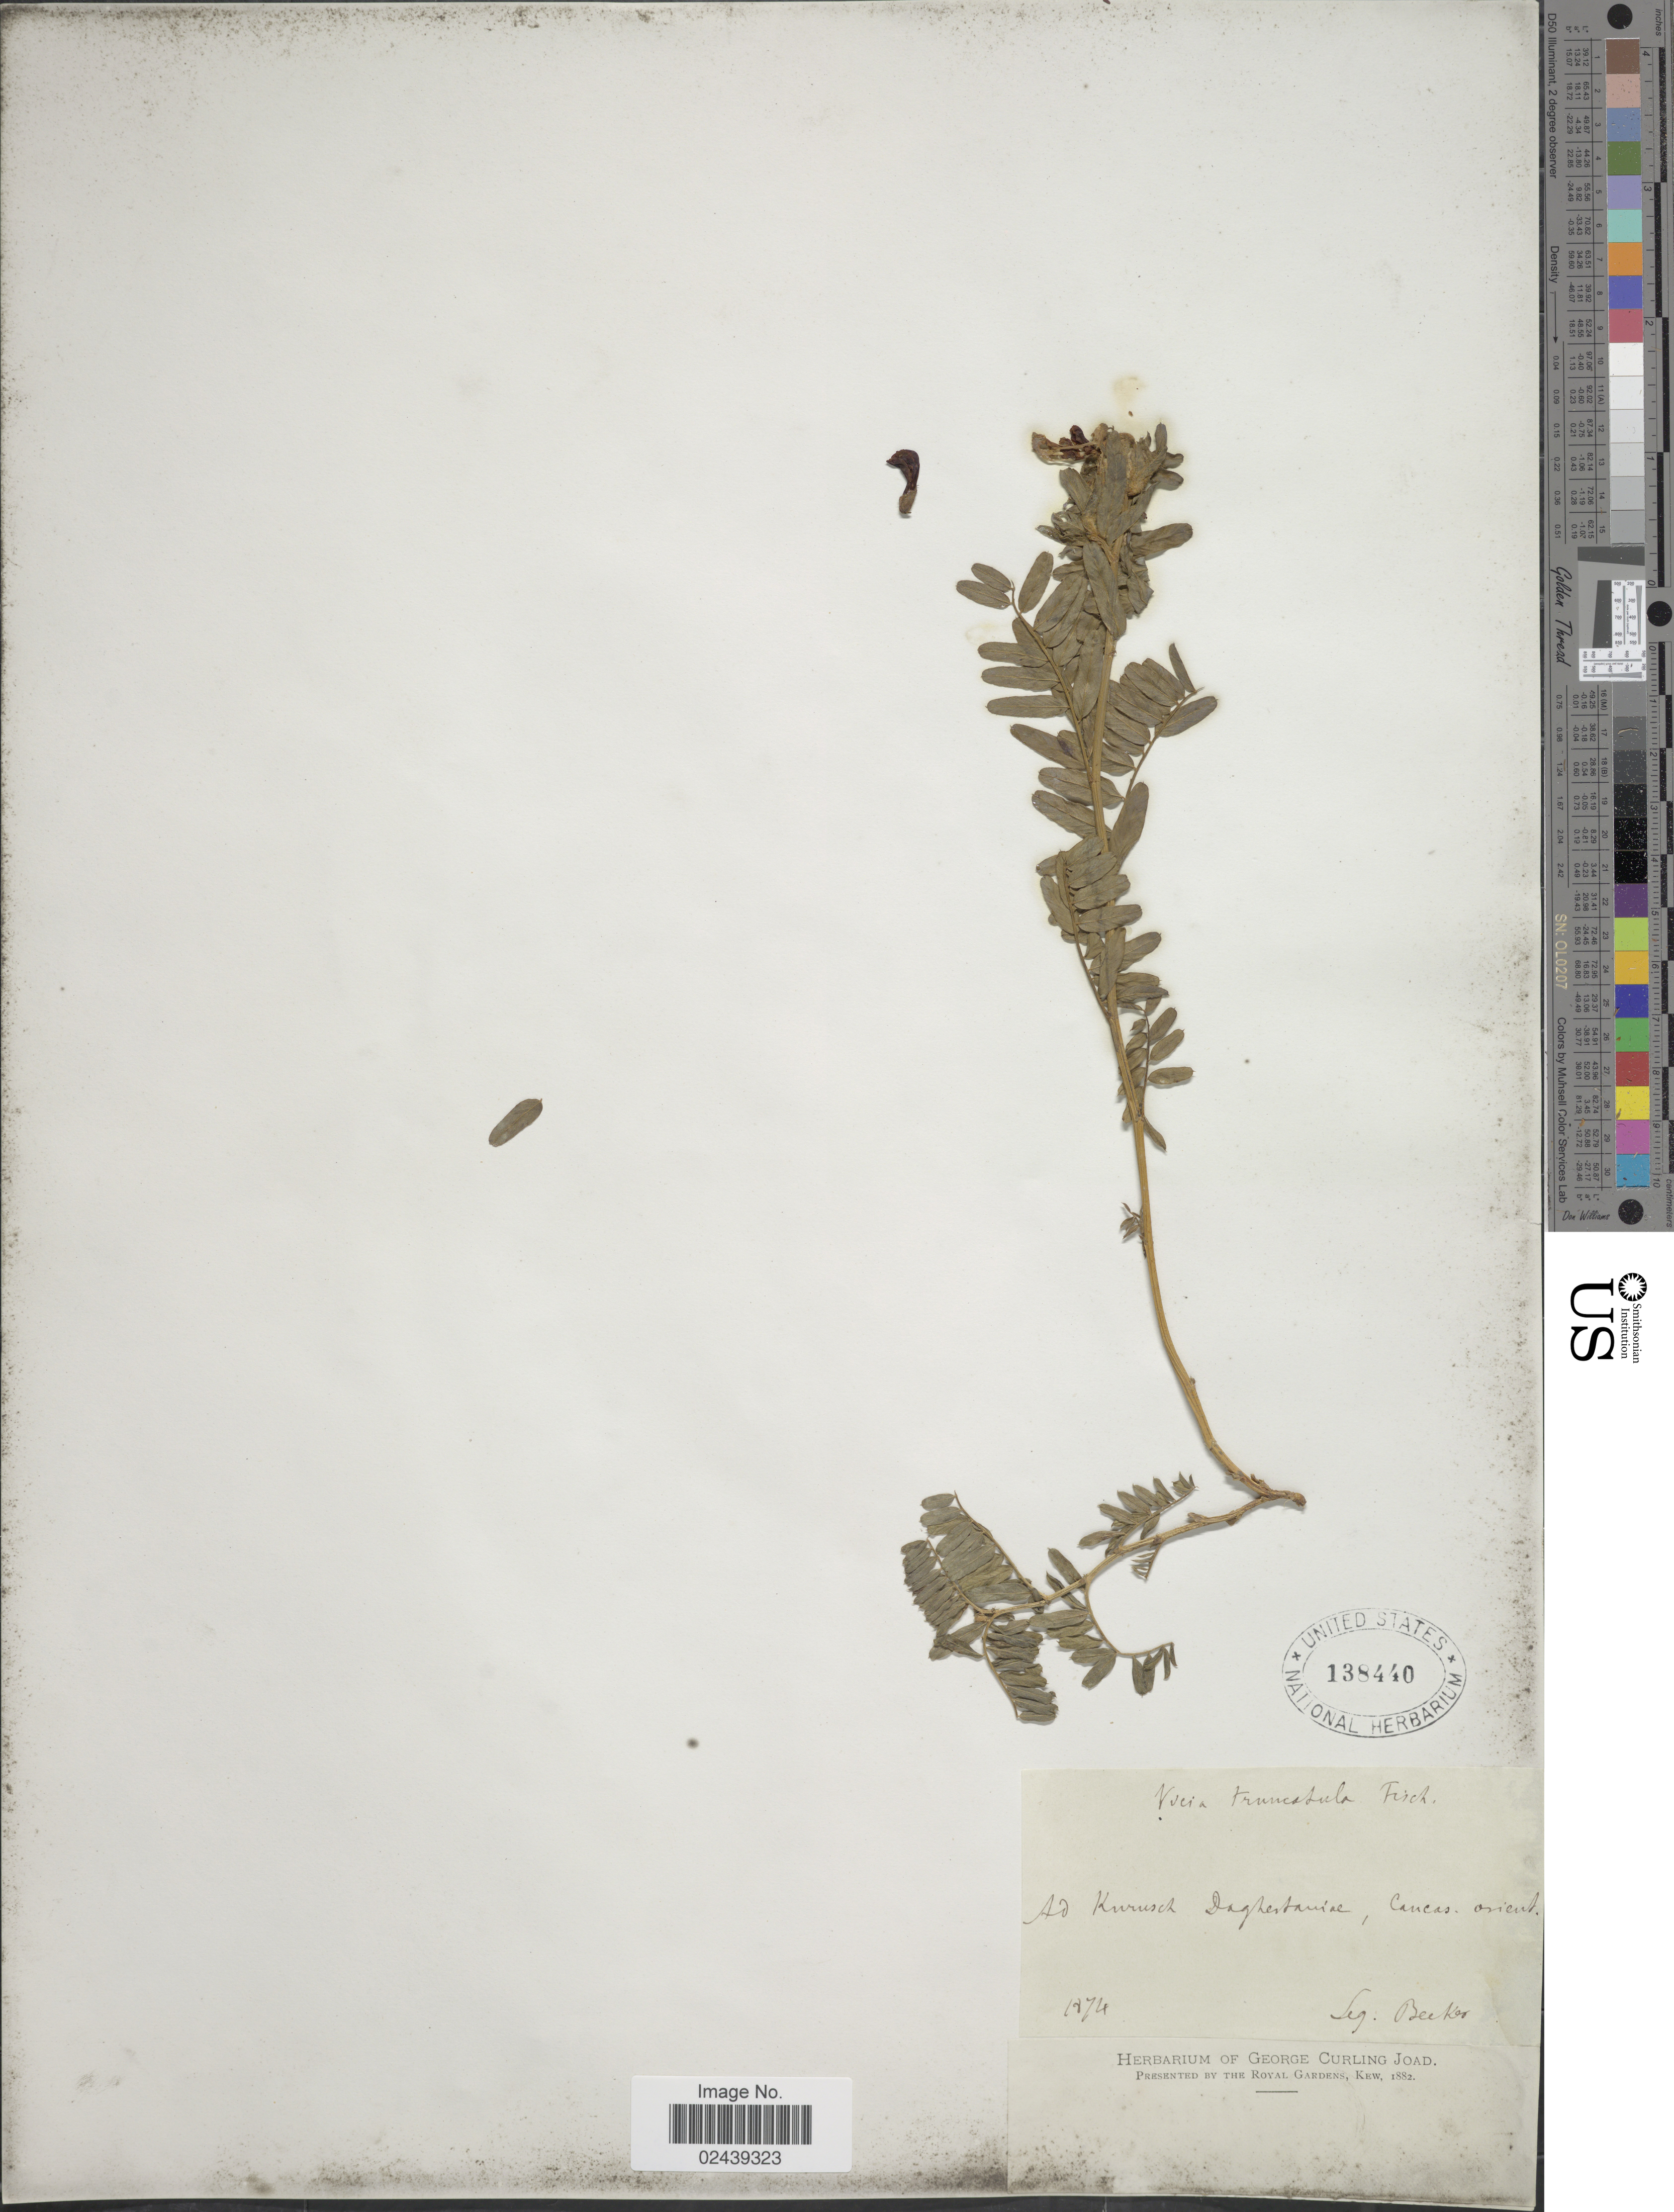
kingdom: Plantae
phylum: Tracheophyta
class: Magnoliopsida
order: Fabales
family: Fabaceae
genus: Vicia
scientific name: Vicia truncatula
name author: M. Bieb.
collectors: -. Becker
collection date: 1874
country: Russian Federation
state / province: Dagestan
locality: Ad Kurusch Daghestaniae, Cancas. orient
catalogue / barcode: US 138440